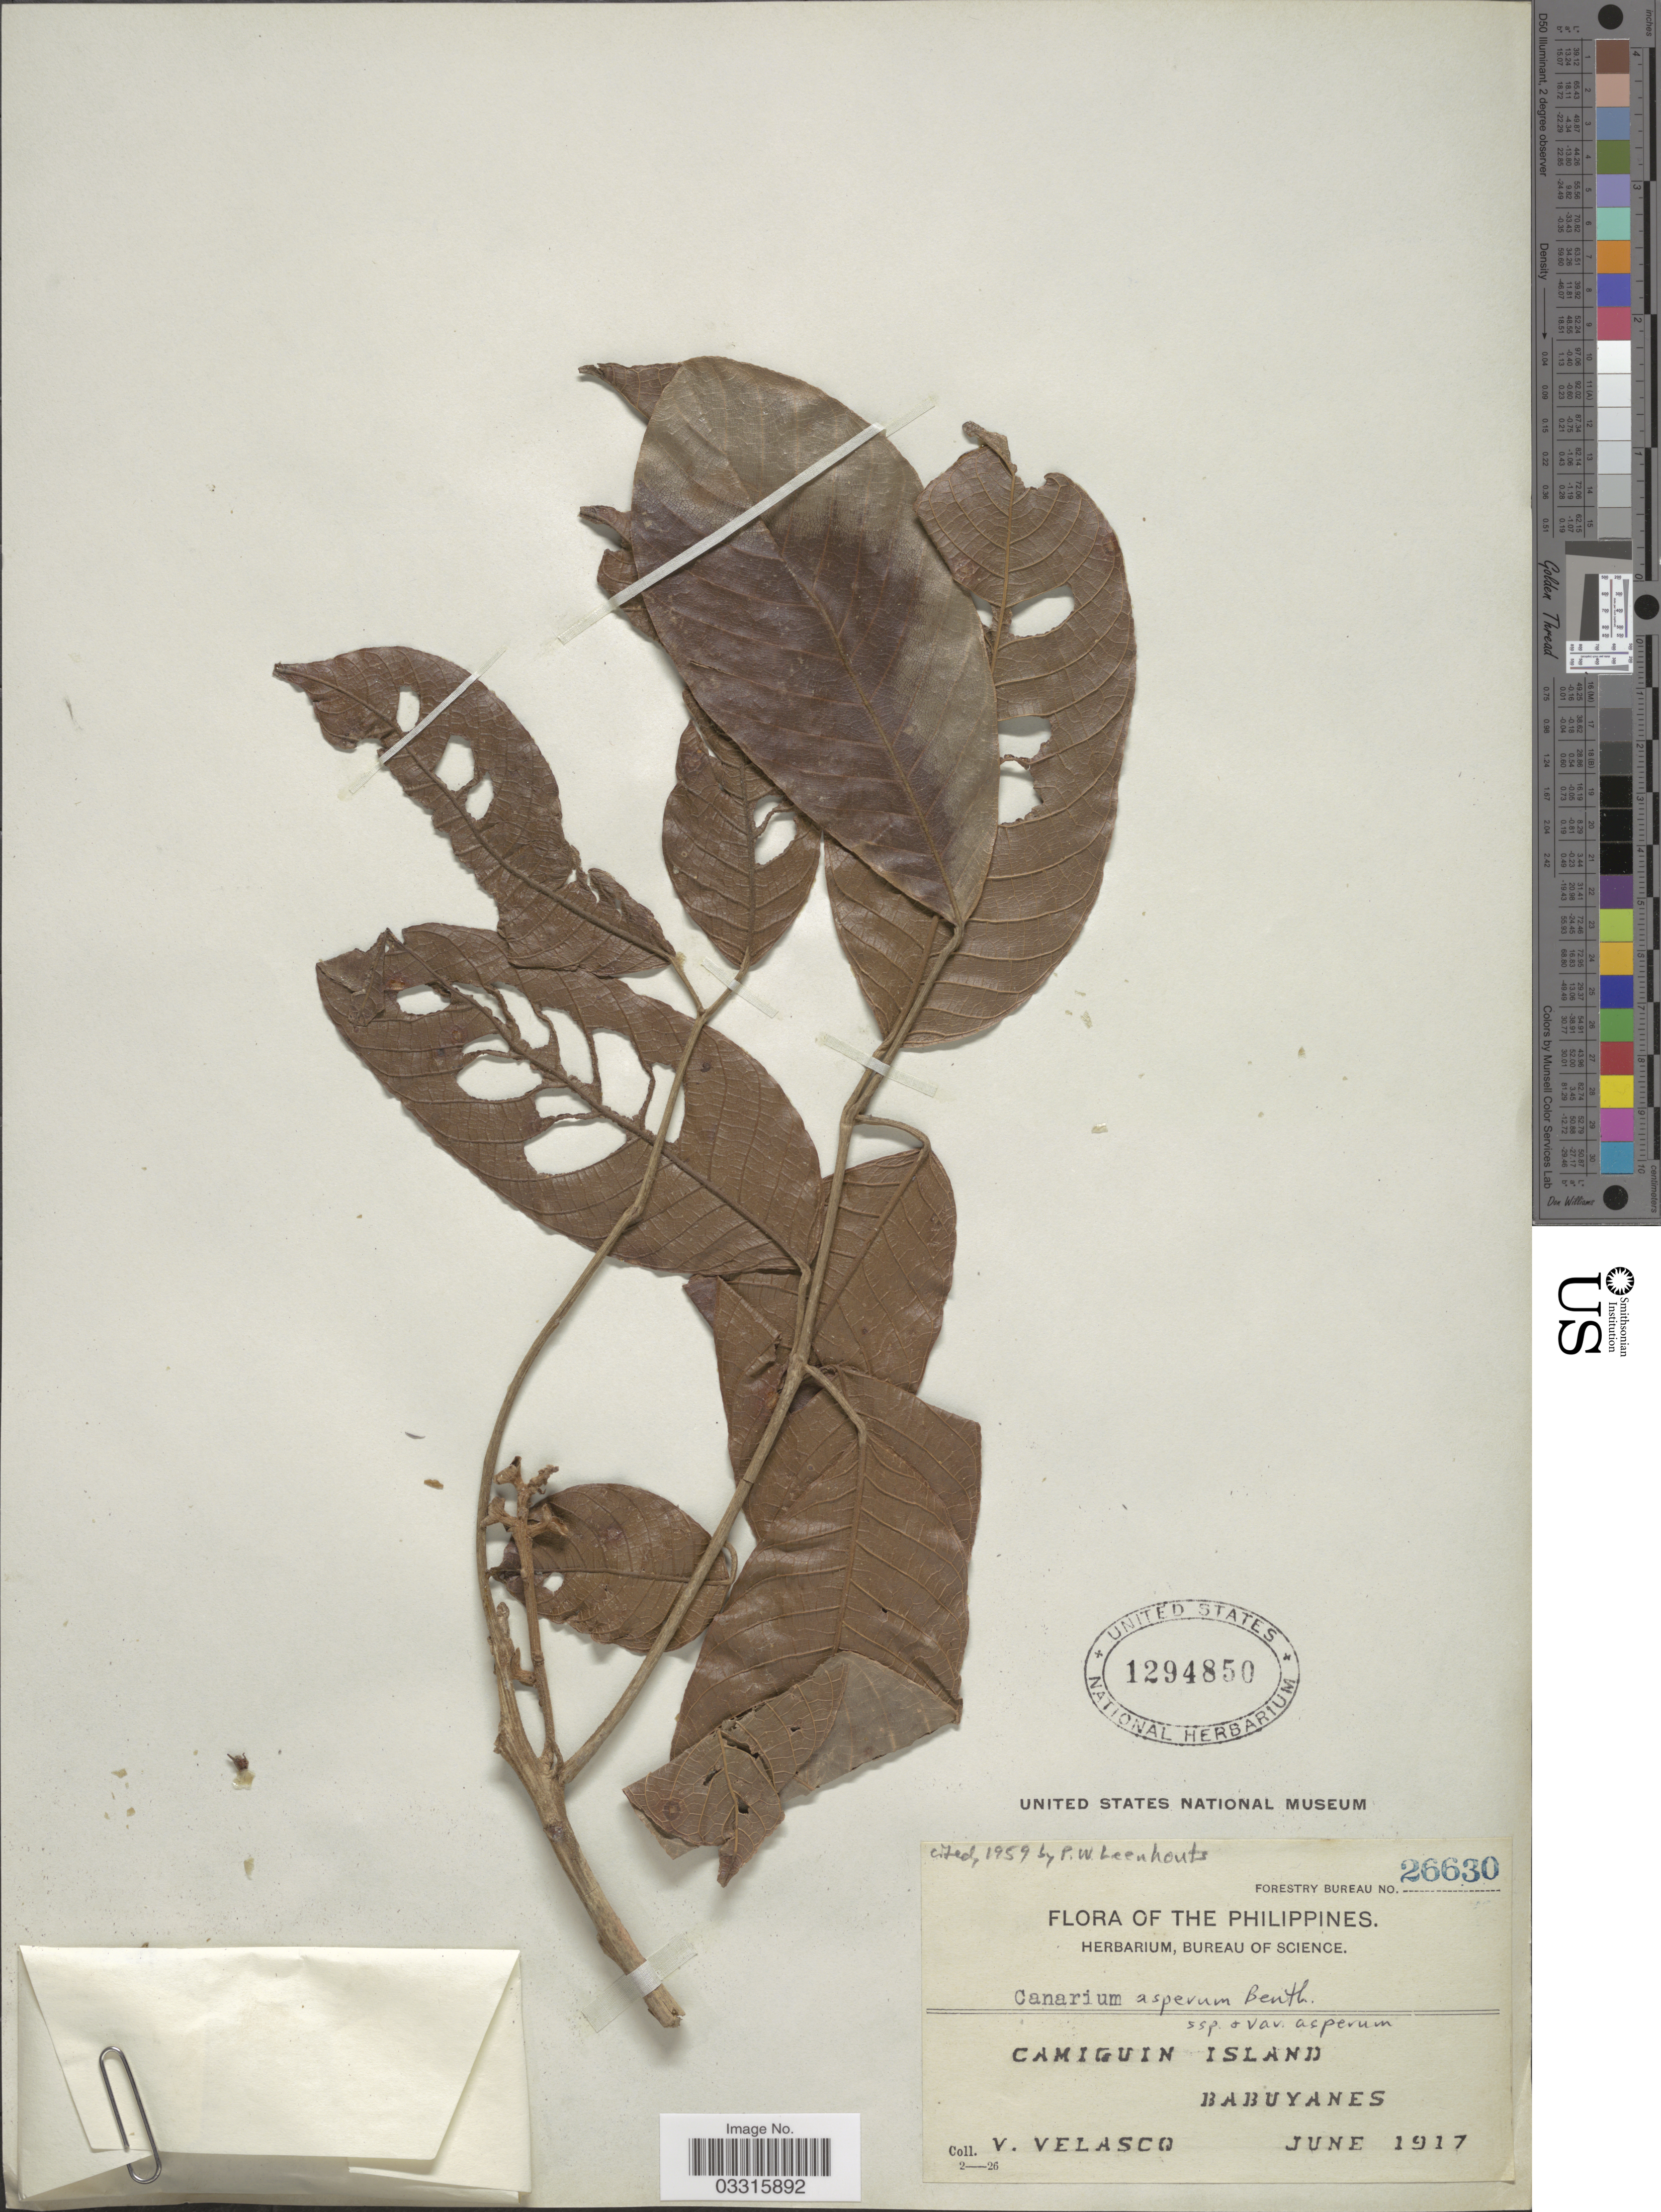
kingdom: Plantae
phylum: Tracheophyta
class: Magnoliopsida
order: Sapindales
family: Burseraceae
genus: Canarium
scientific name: Canarium asperum subsp. asperum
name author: Benth.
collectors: V. Velasco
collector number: Forestry Bureau 26630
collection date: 1917-06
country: Philippines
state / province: Northern Mindanao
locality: Camiguin Island. Babuyanes.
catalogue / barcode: US 1294850